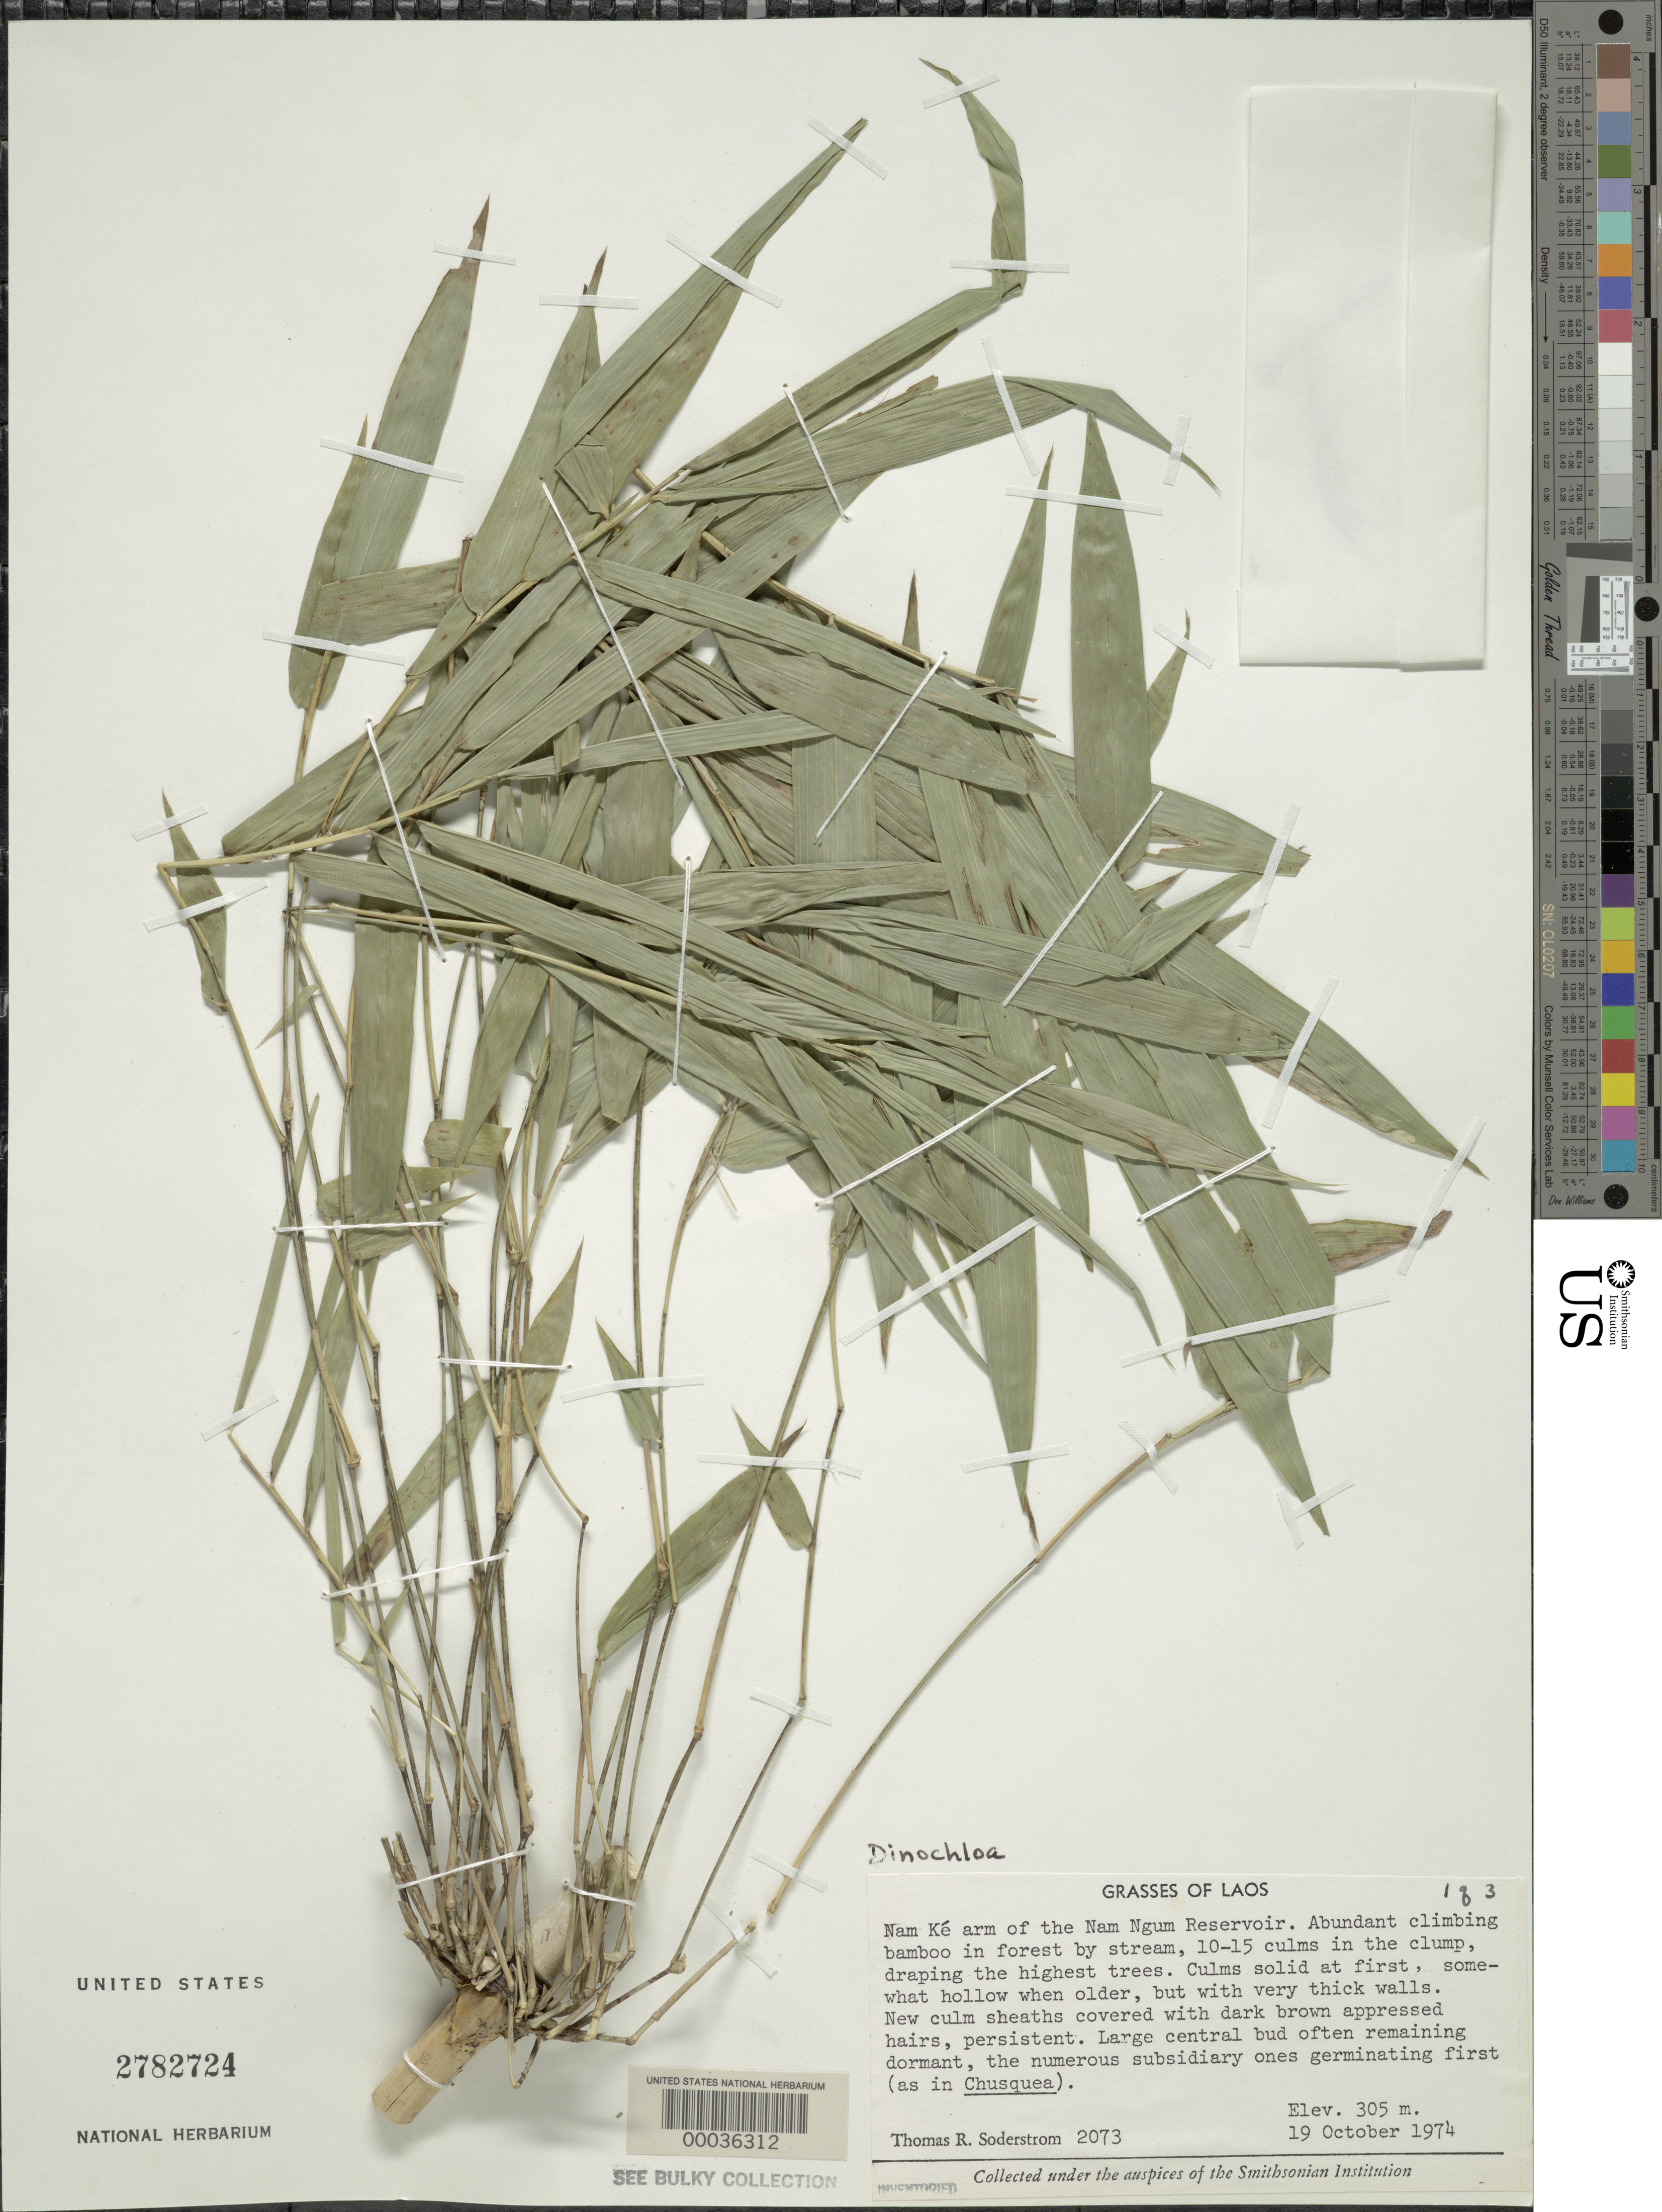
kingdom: Plantae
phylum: Tracheophyta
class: Liliopsida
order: Poales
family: Poaceae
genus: Dinochloa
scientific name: Dinochloa sp.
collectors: T. R. Soderstrom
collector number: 2073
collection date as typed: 19 Oct 1974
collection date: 1974-10-19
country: Laos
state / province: Viangchan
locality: Nam ke' arm of the Nam Ngum Reservoir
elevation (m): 305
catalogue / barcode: US 2782724